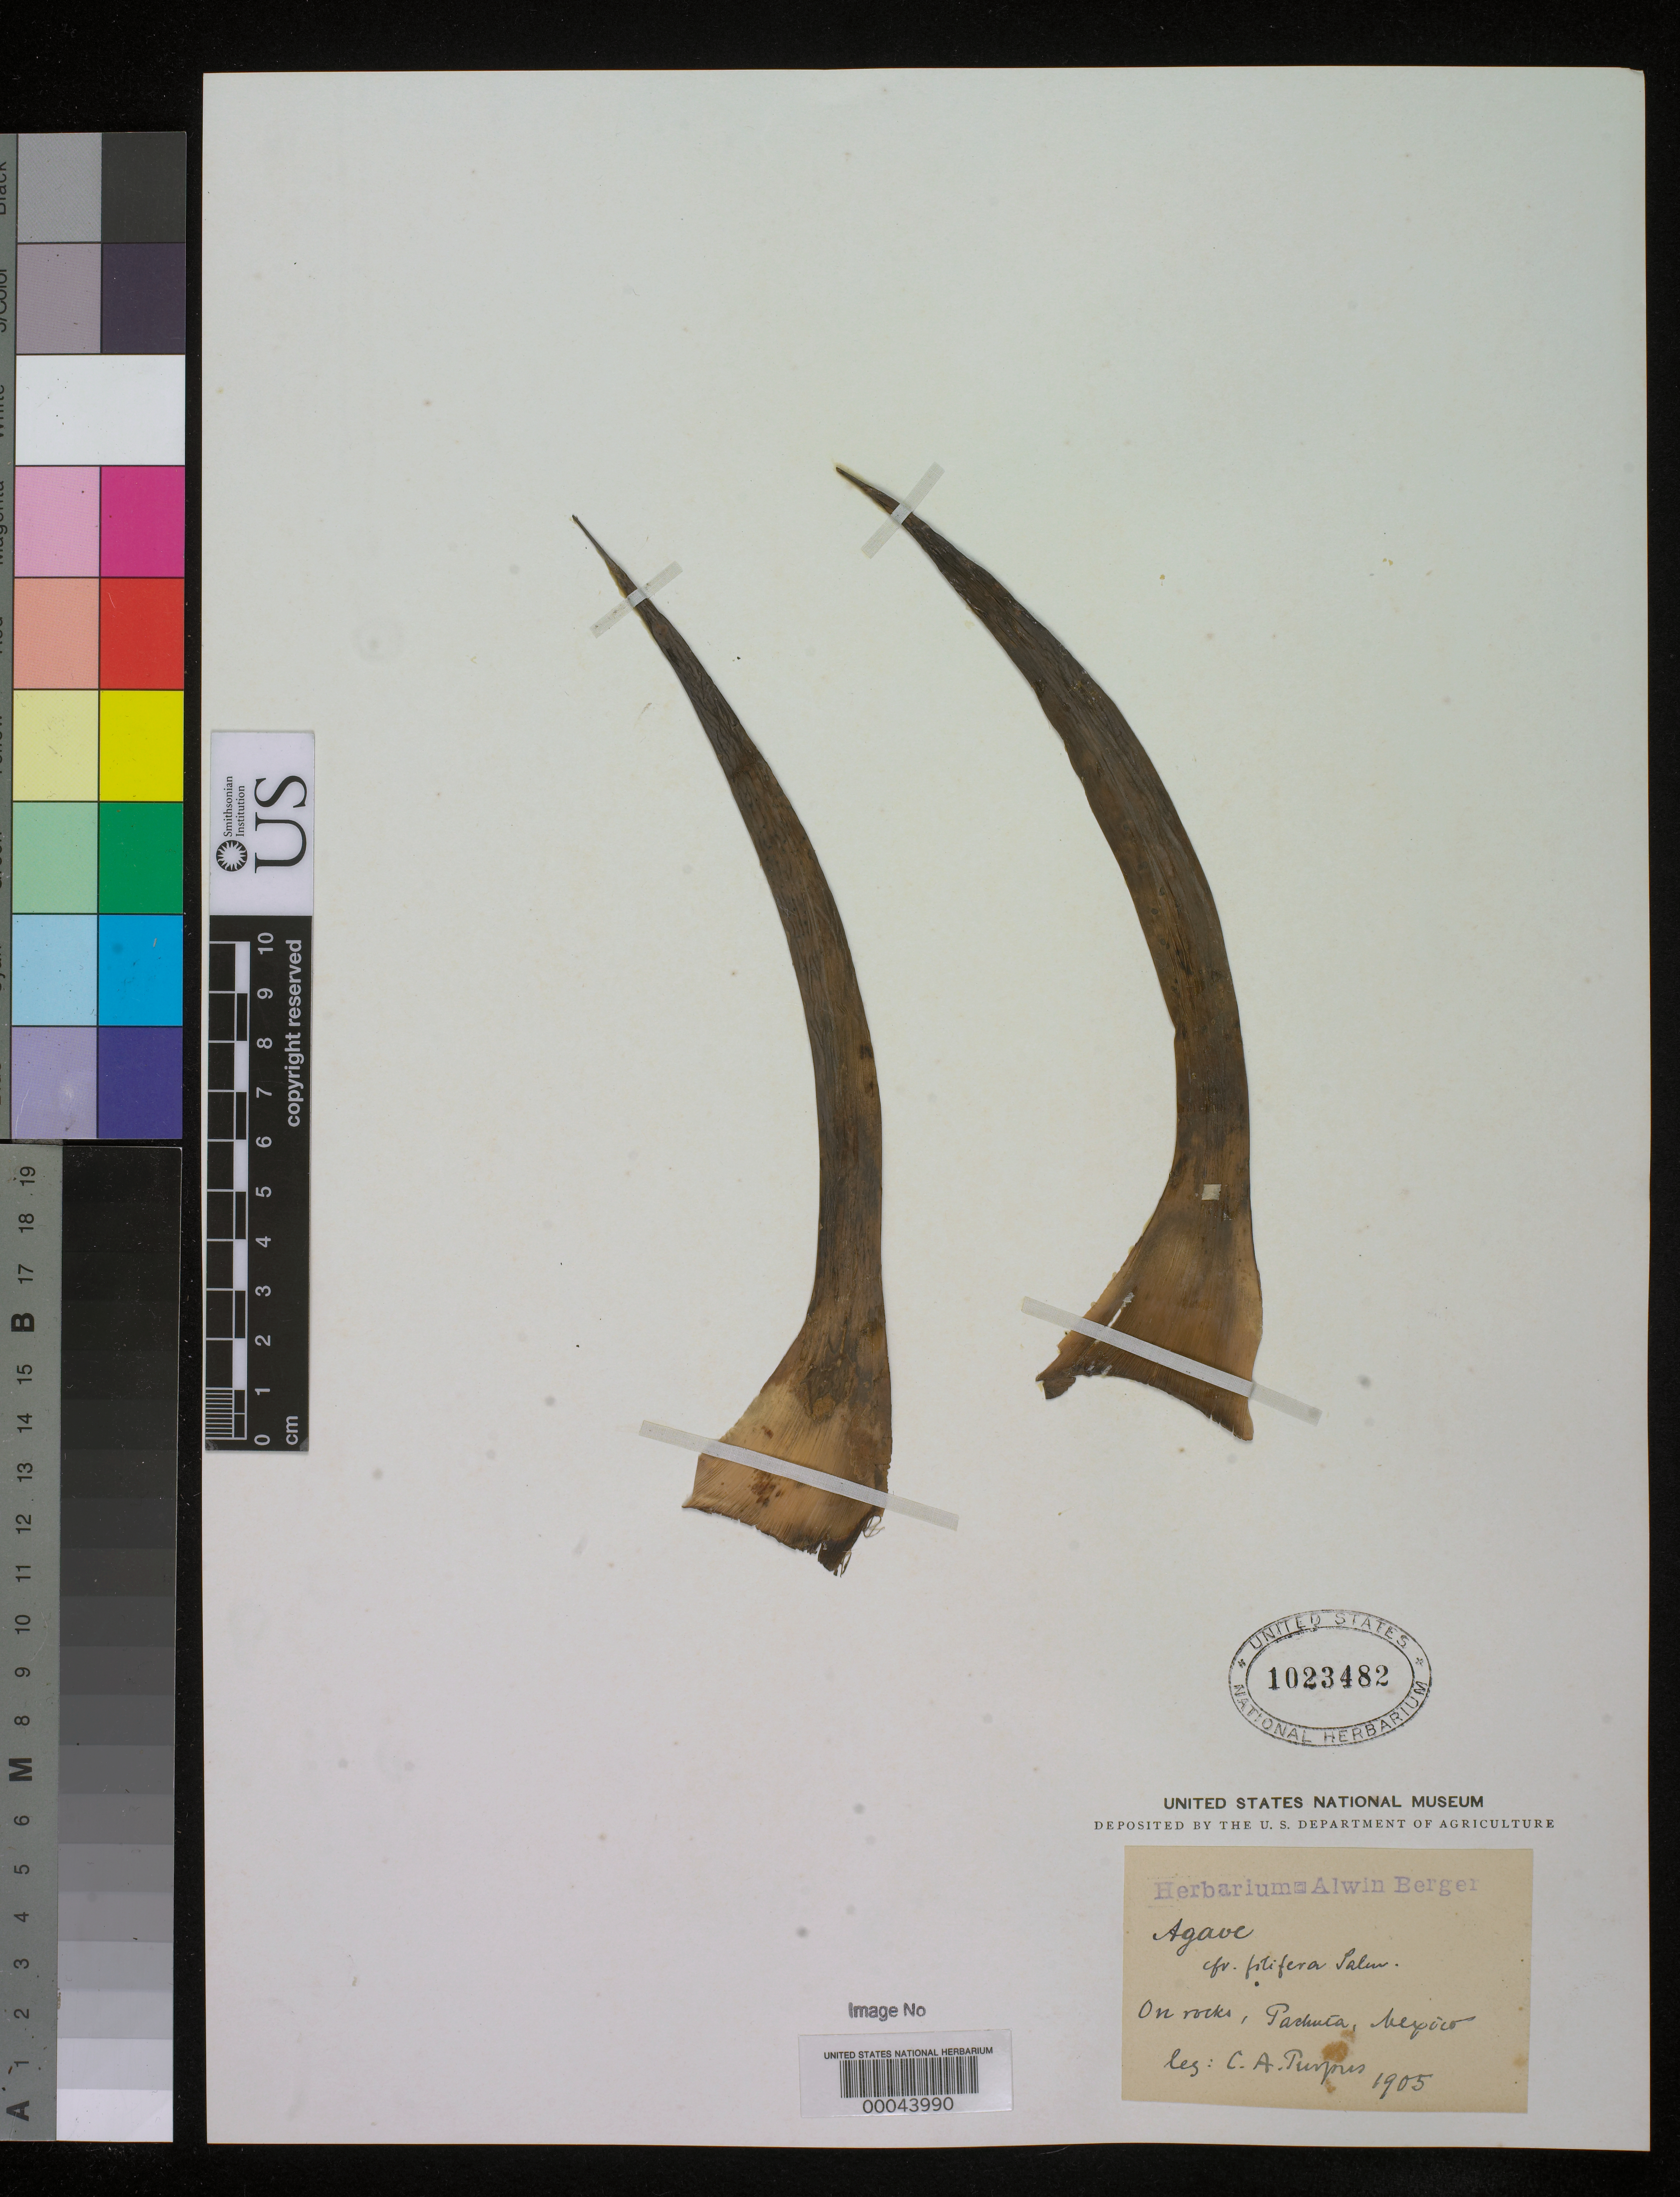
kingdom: Plantae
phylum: Tracheophyta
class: Liliopsida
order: Asparagales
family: Asparagaceae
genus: Agave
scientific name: Agave filifera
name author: Salm-Dyck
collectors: C. A. Purpus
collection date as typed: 1905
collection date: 1905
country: Mexico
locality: Pachucha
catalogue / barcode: US 1023482